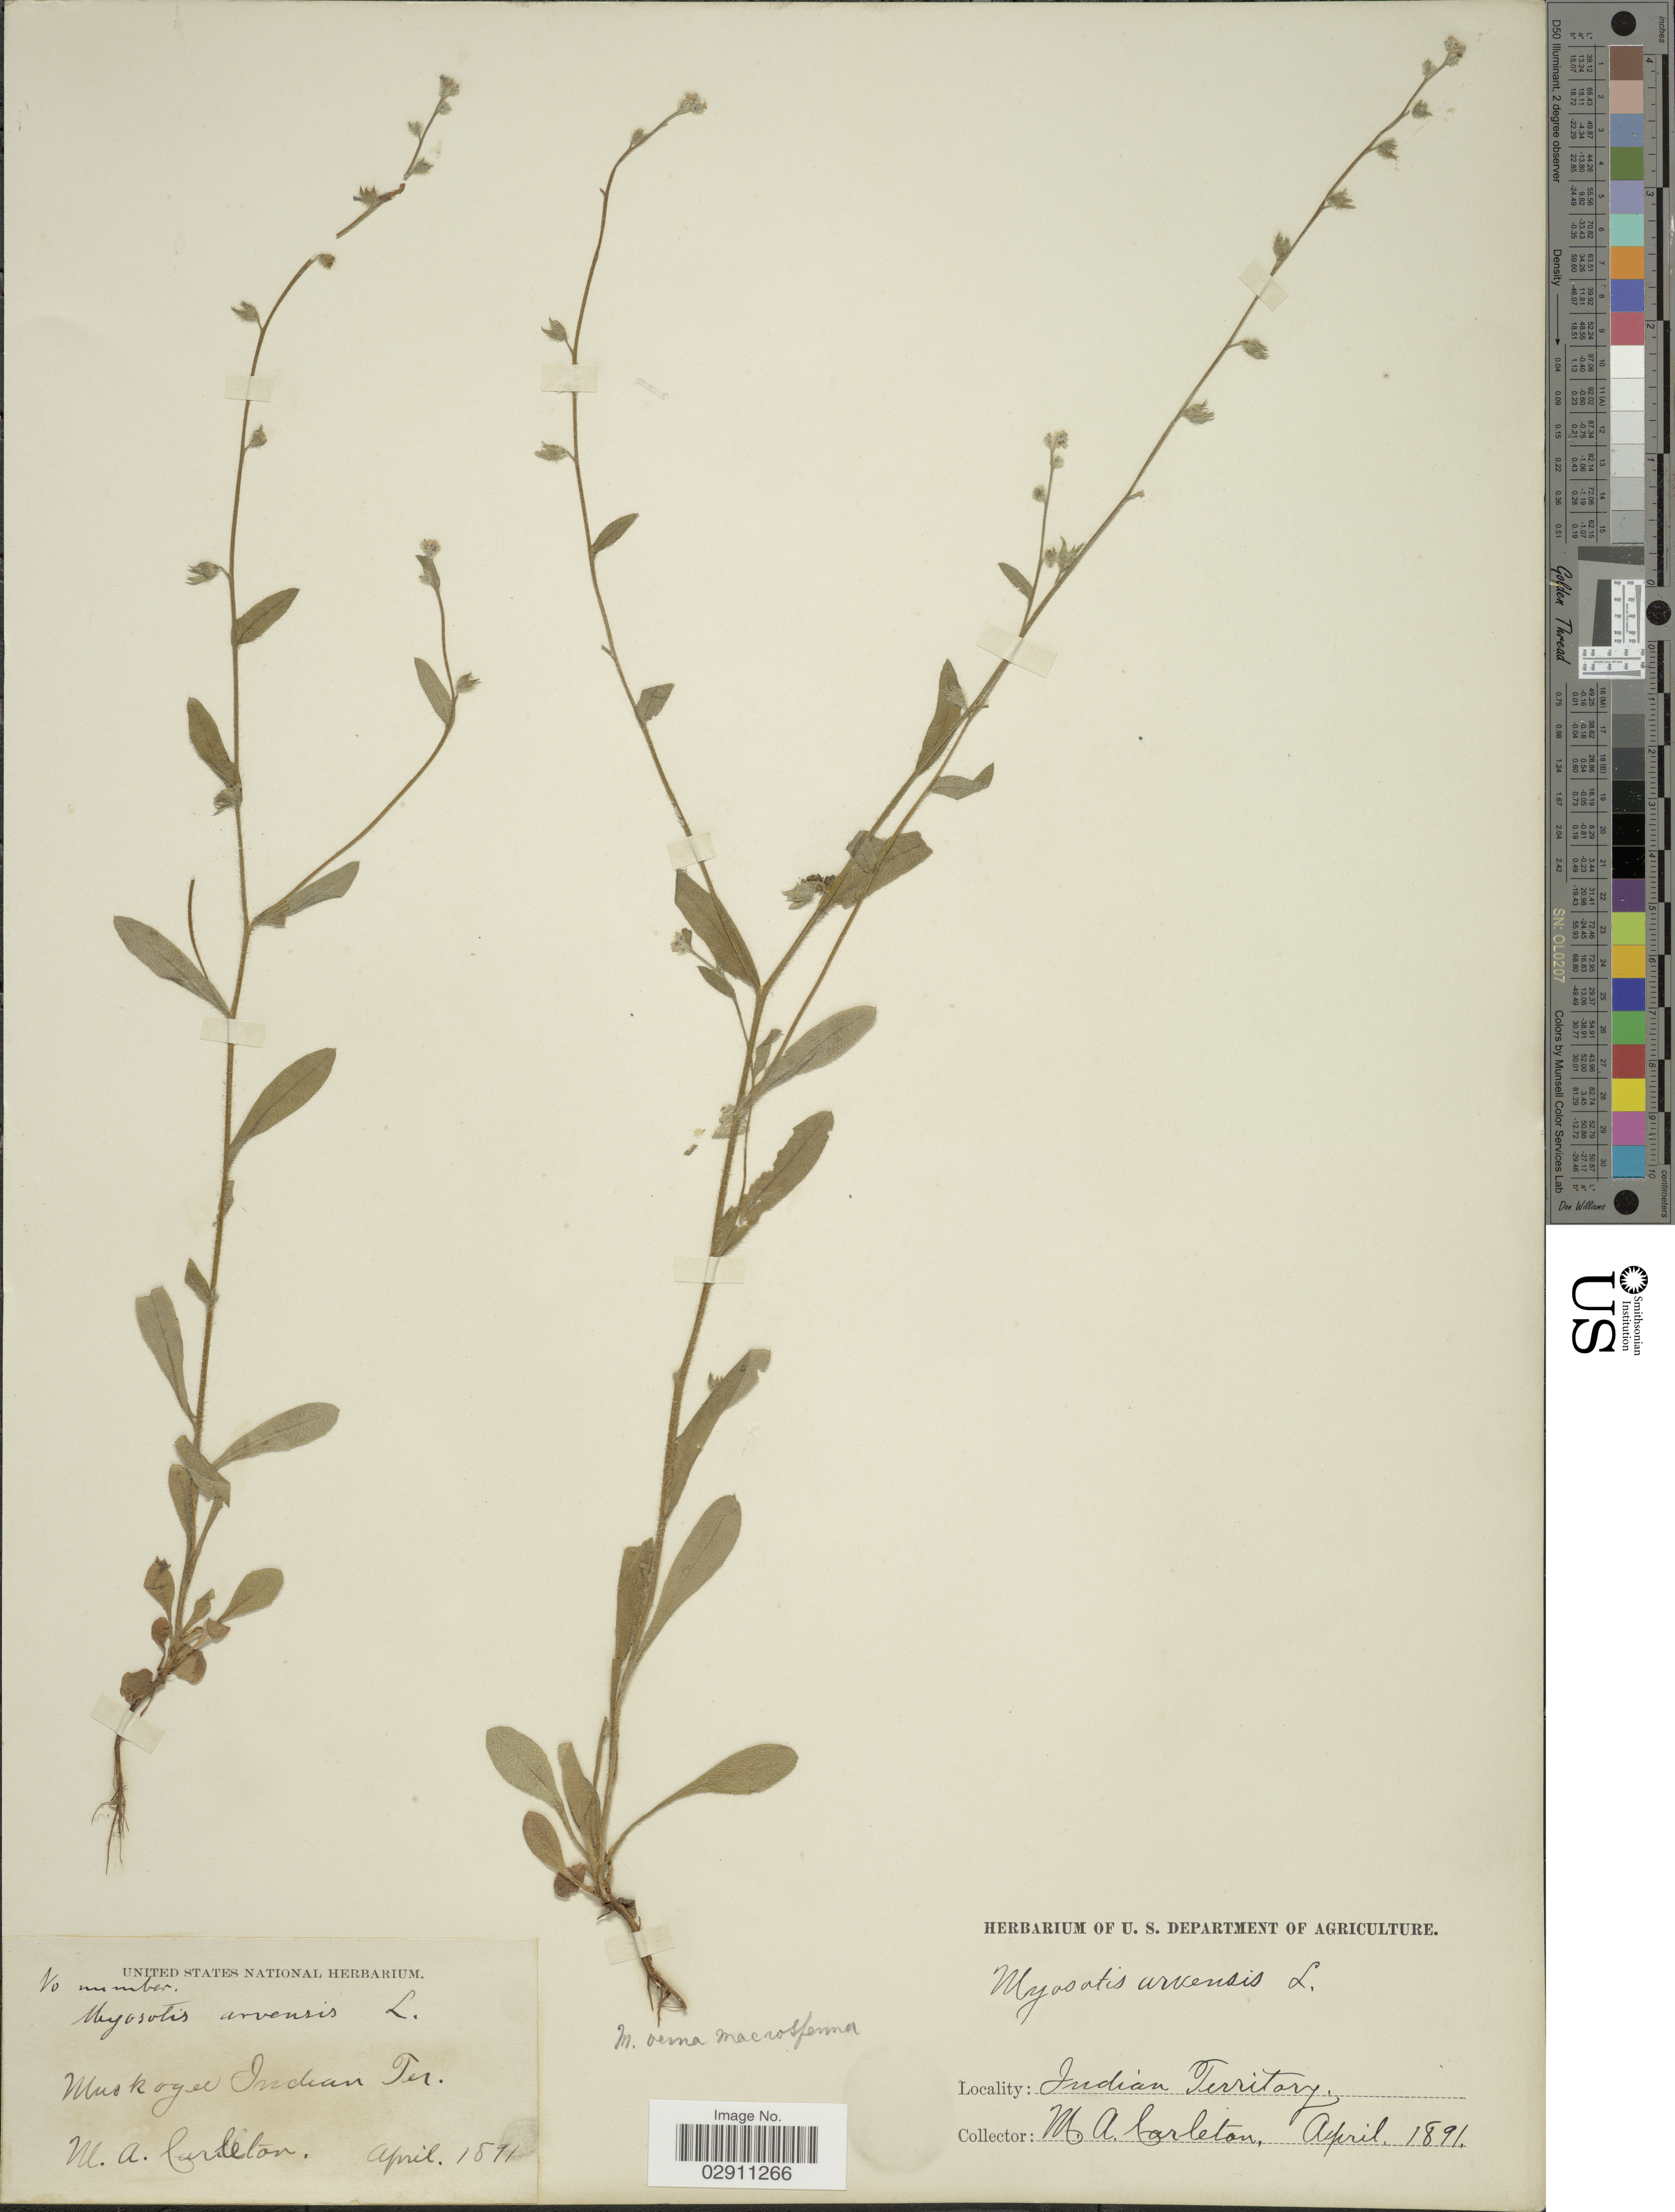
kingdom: Plantae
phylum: Tracheophyta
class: Magnoliopsida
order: Boraginales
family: Boraginaceae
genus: Myosotis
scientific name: Myosotis macrosperma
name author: Engelm.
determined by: Goldman, Doug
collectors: M. A. Carleton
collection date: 1891-04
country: United States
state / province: Oklahoma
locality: Muskogee Indian Territory.